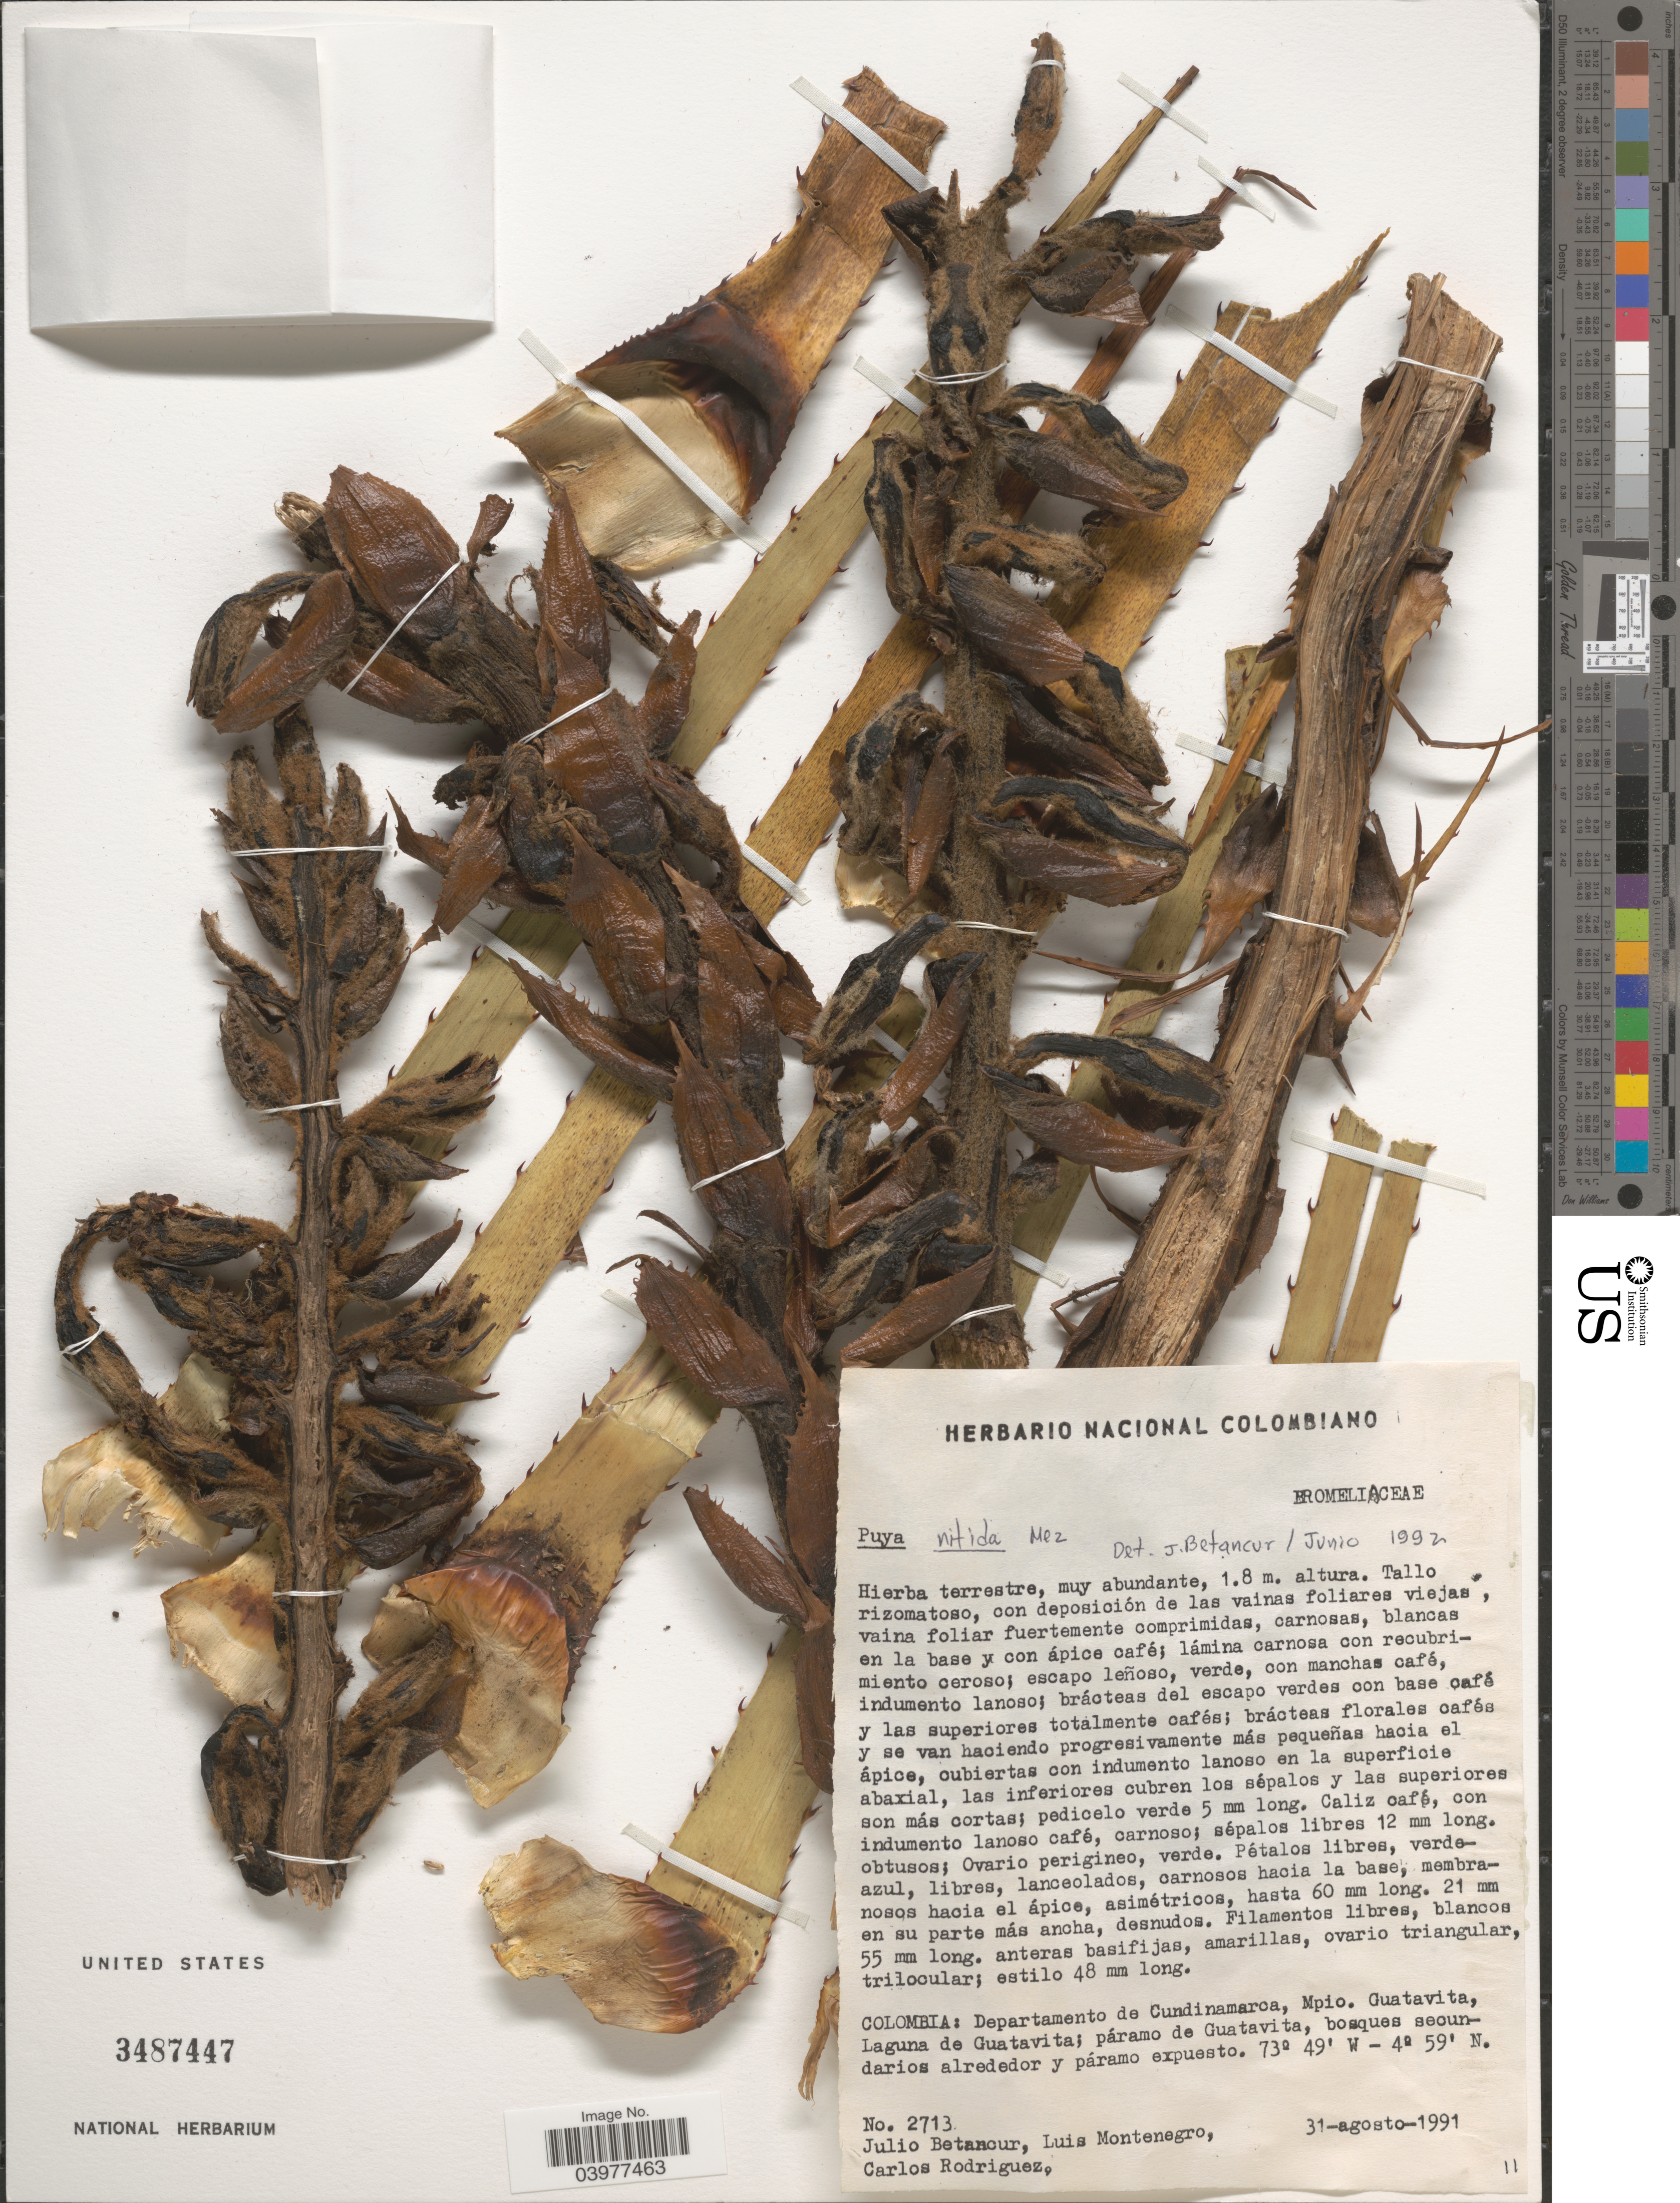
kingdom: Plantae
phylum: Tracheophyta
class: Liliopsida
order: Poales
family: Bromeliaceae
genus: Puya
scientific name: Puya nitida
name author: Mez in C. DC.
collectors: J. Betancur, L. Montenegro & C. Rodriguez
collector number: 2713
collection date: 1991-08-31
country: Colombia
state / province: Cundinamarca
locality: Departamento de Cundinamarca, Mpio. Guatavita, Laguna de Guatavita; páramo de Guatavita.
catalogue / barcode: US 3487447